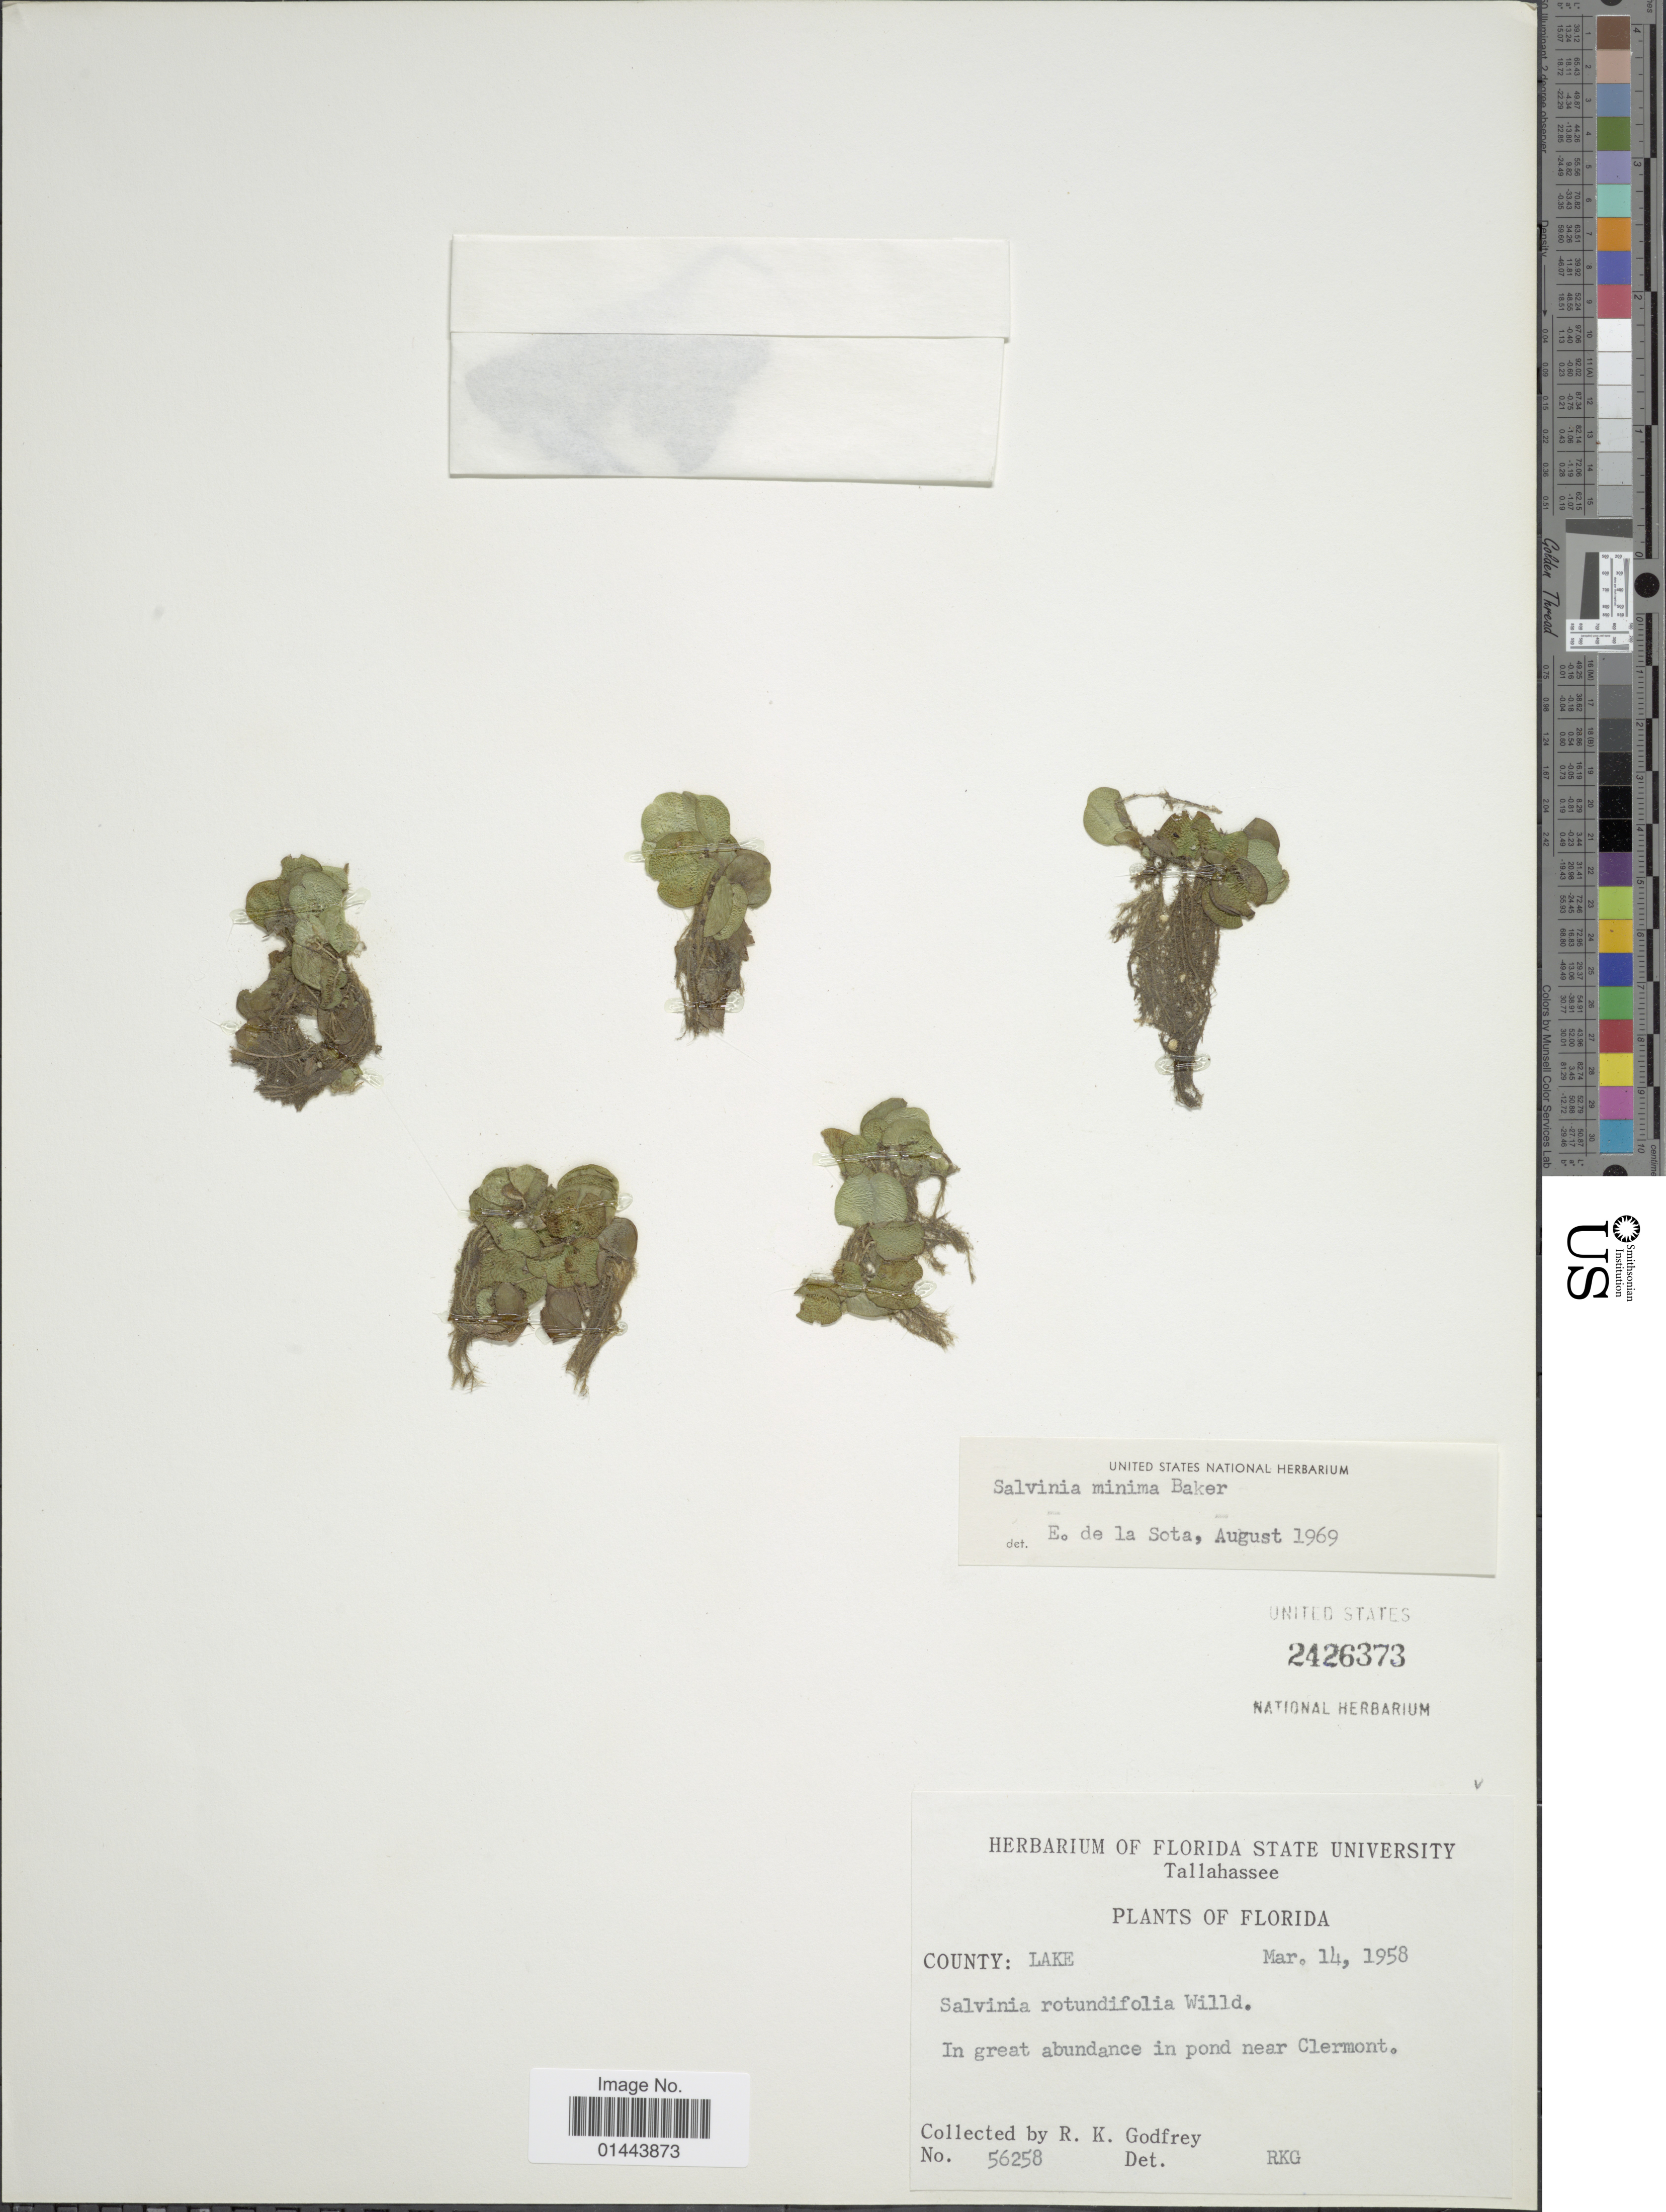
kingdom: Plantae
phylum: Tracheophyta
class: Polypodiopsida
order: Salviniales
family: Salviniaceae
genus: Salvinia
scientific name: Salvinia minima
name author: Baker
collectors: R. K. Godfrey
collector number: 56258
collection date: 1958-03-14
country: United States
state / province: Florida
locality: In great abundance in pond near Clermont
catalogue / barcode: US 2426373